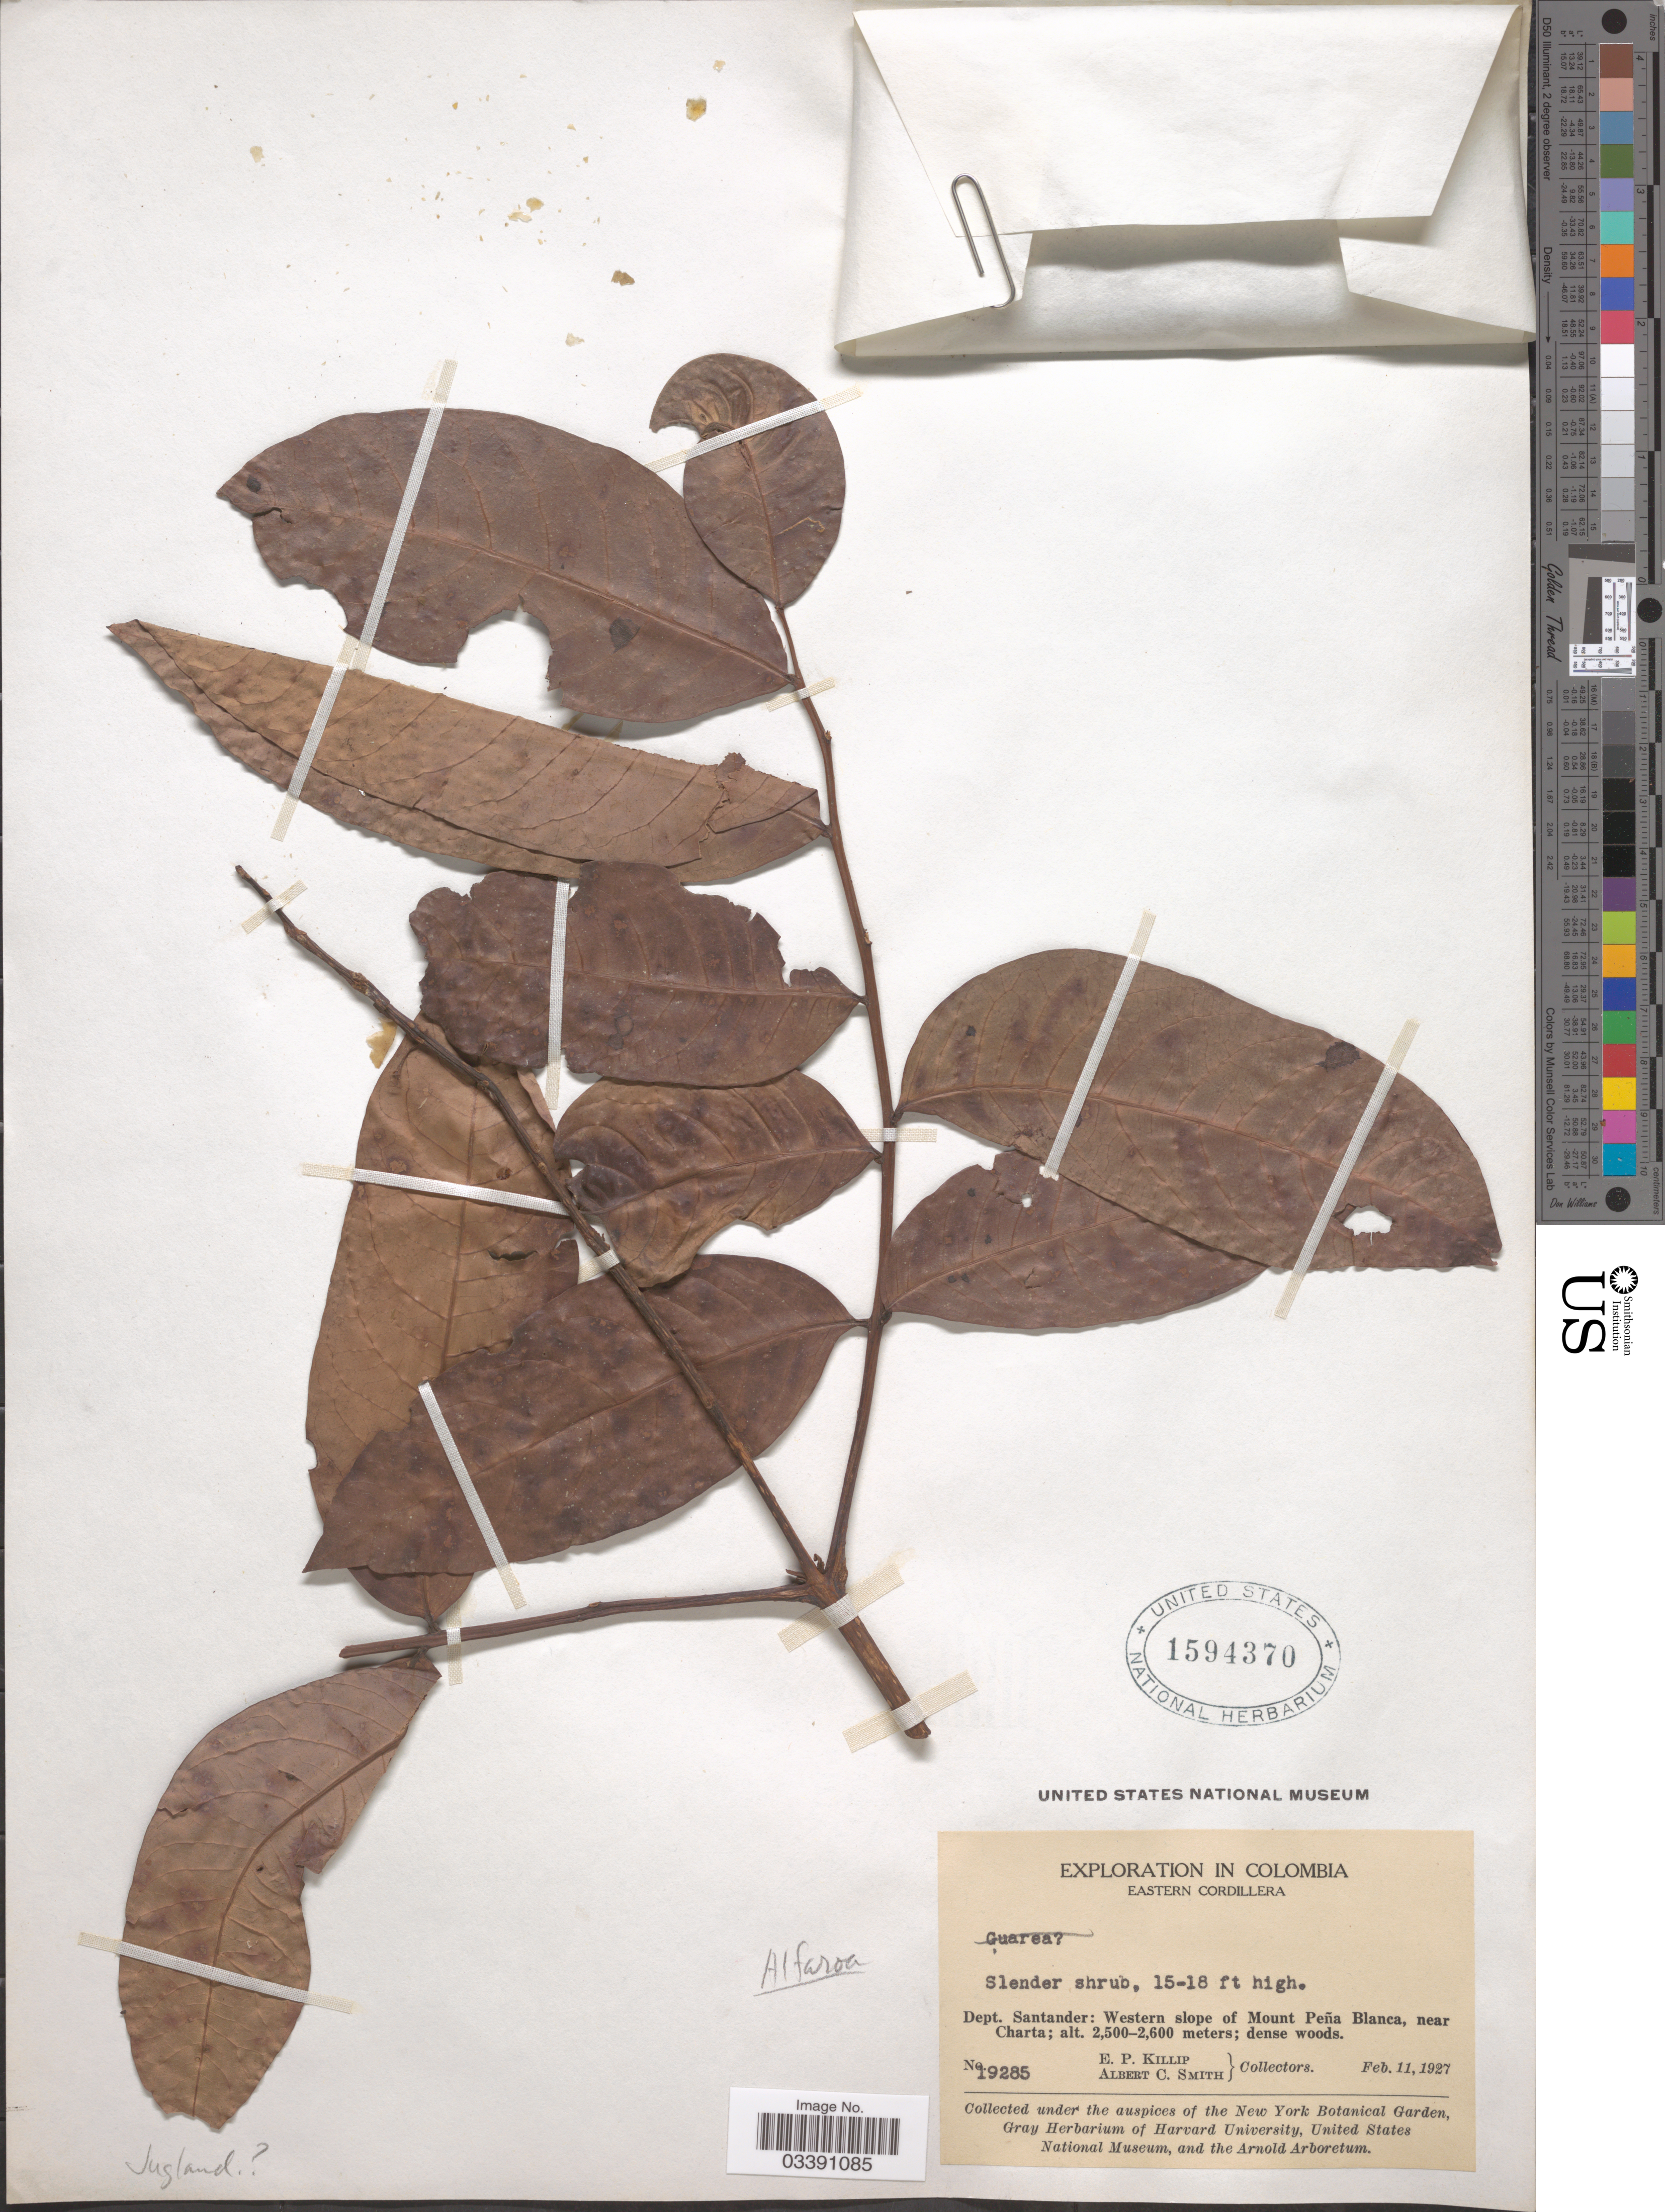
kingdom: Plantae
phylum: Tracheophyta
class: Magnoliopsida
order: Fagales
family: Juglandaceae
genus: Alfaroa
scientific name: Alfaroa sp.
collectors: E. P. Killip & A. C. Smith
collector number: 19285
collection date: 1927-02-11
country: Colombia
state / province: Santander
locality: Eastern Cordillera. Dept. Santander: Western slope of Mount Peña Blanca, near Charta.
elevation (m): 2500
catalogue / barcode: US 1594370